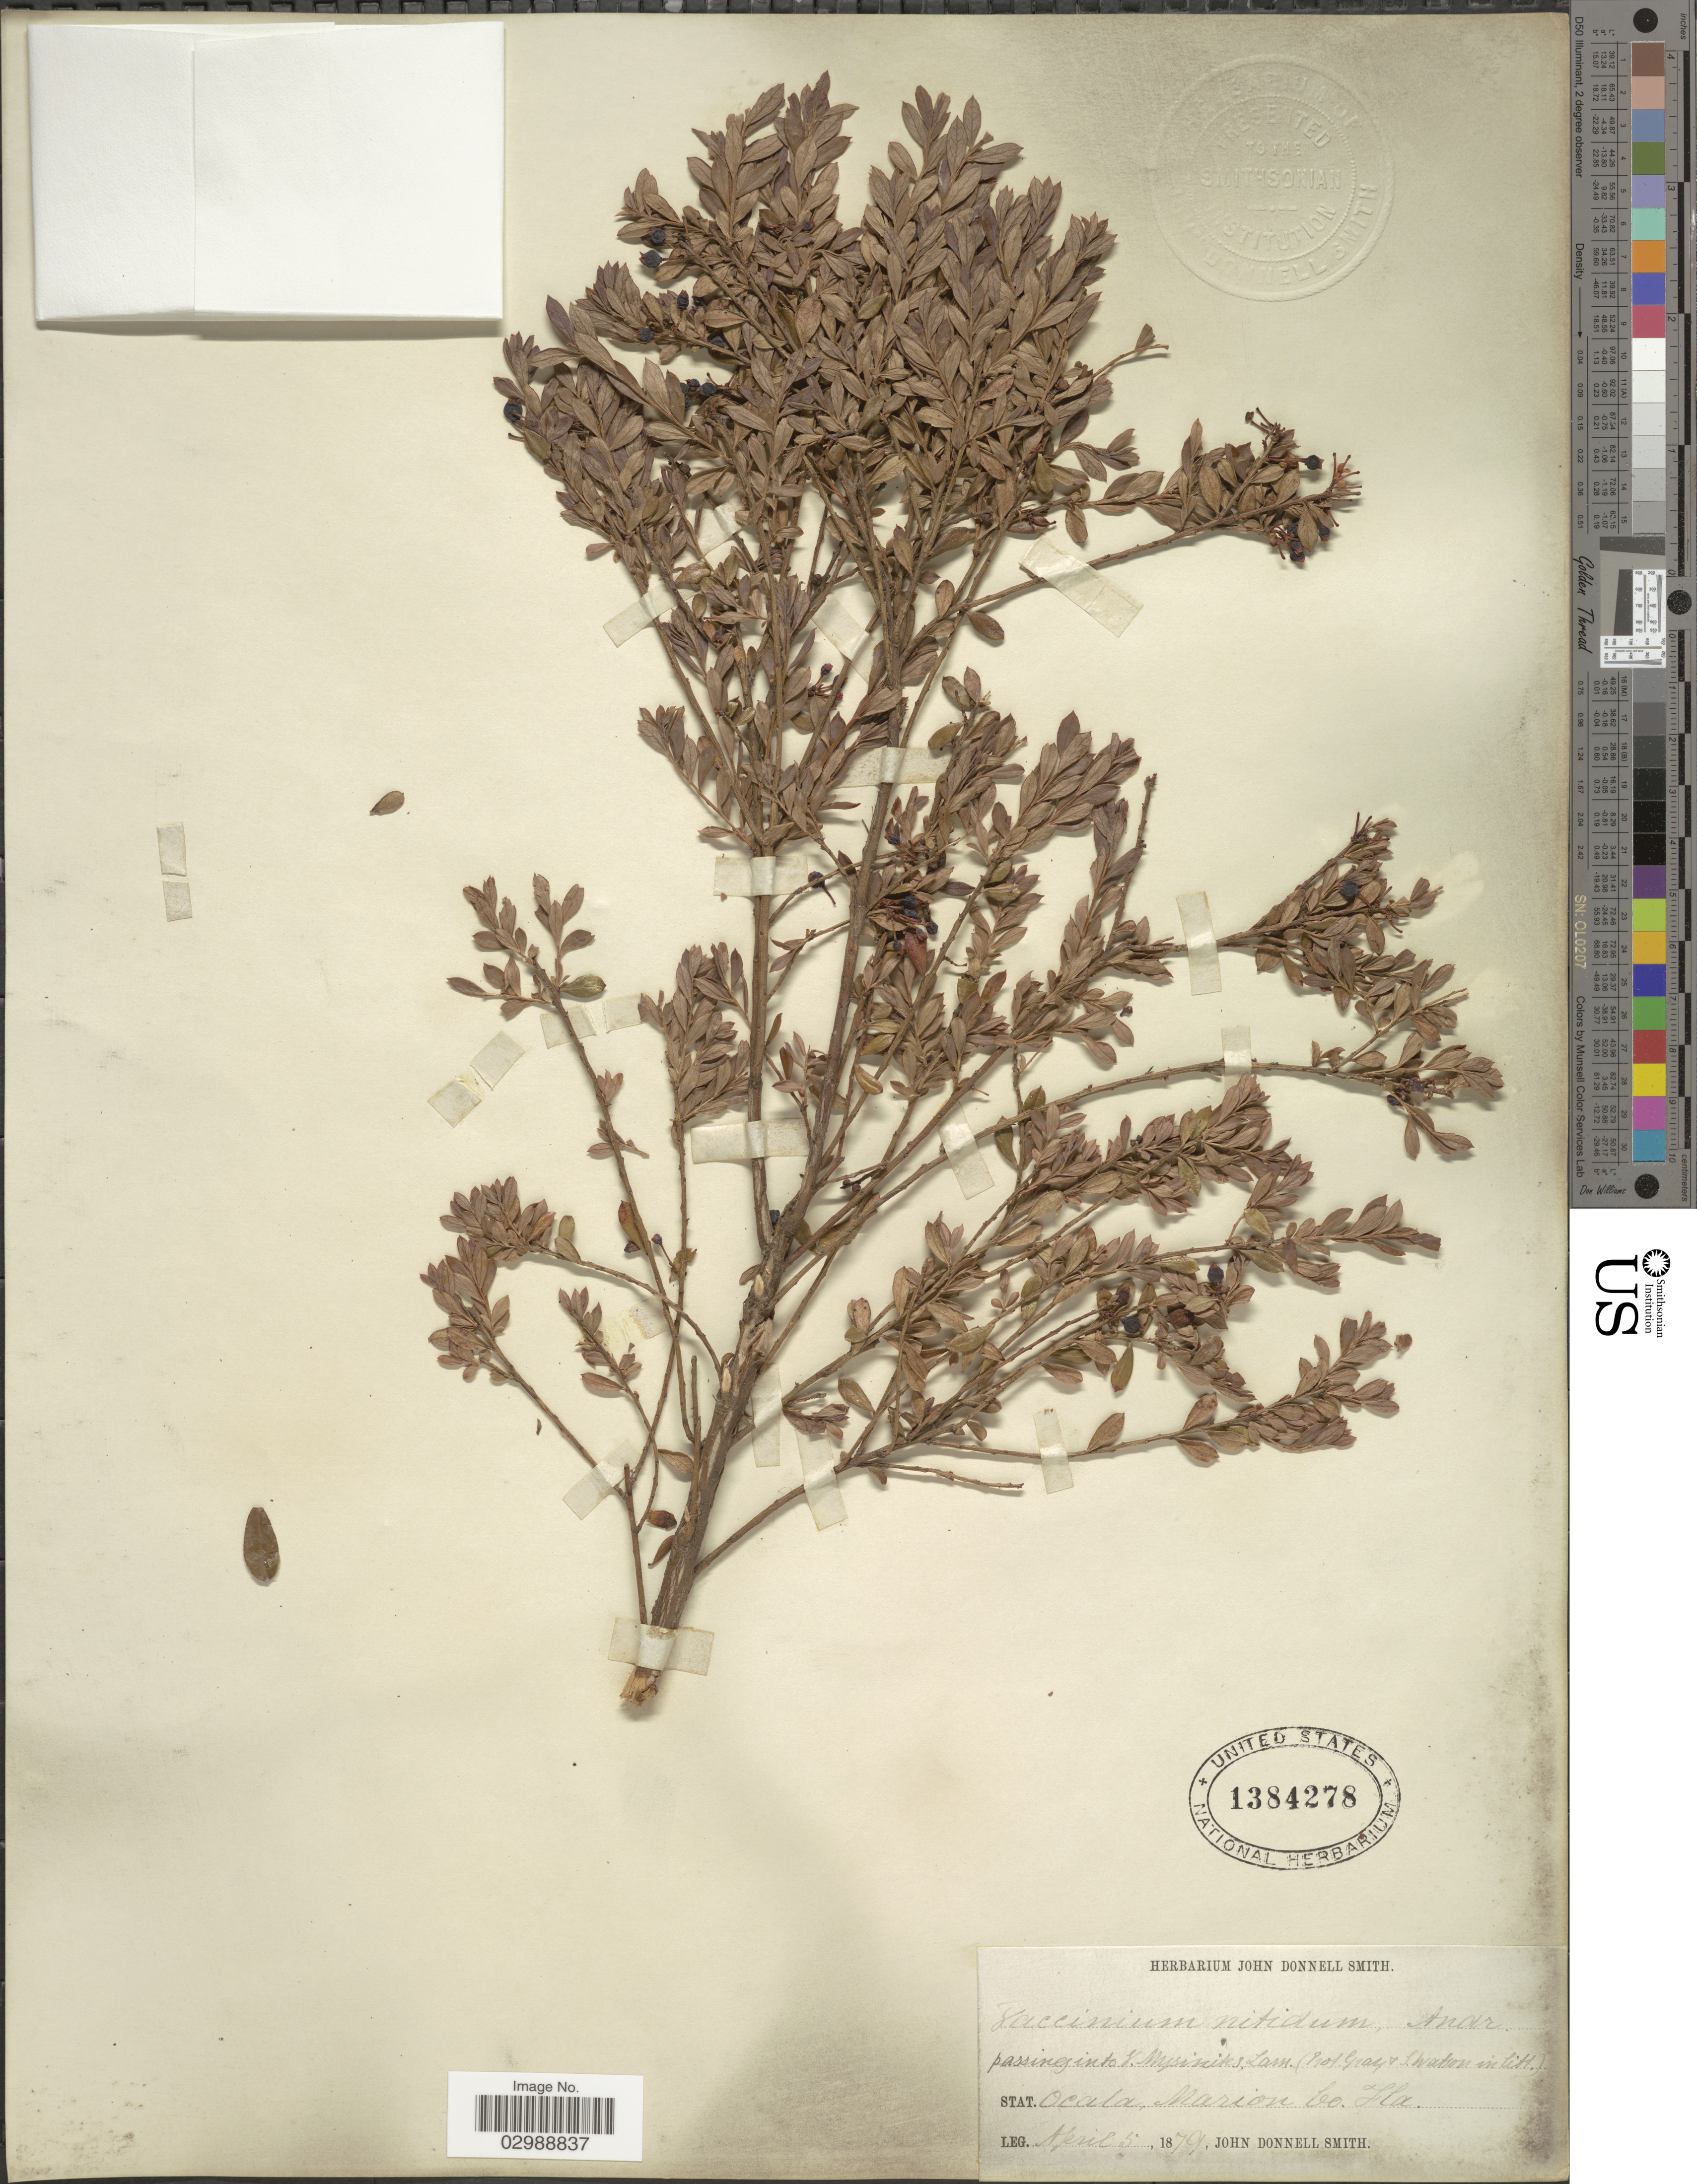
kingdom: Plantae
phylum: Tracheophyta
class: Magnoliopsida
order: Ericales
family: Ericaceae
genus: Vaccinium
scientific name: Vaccinium nitidum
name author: Andrews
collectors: J. Donnell Smith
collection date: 1879-04-05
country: United States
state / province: Florida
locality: Stat. Ocala, Marion Co. Fla.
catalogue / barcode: US 1384278